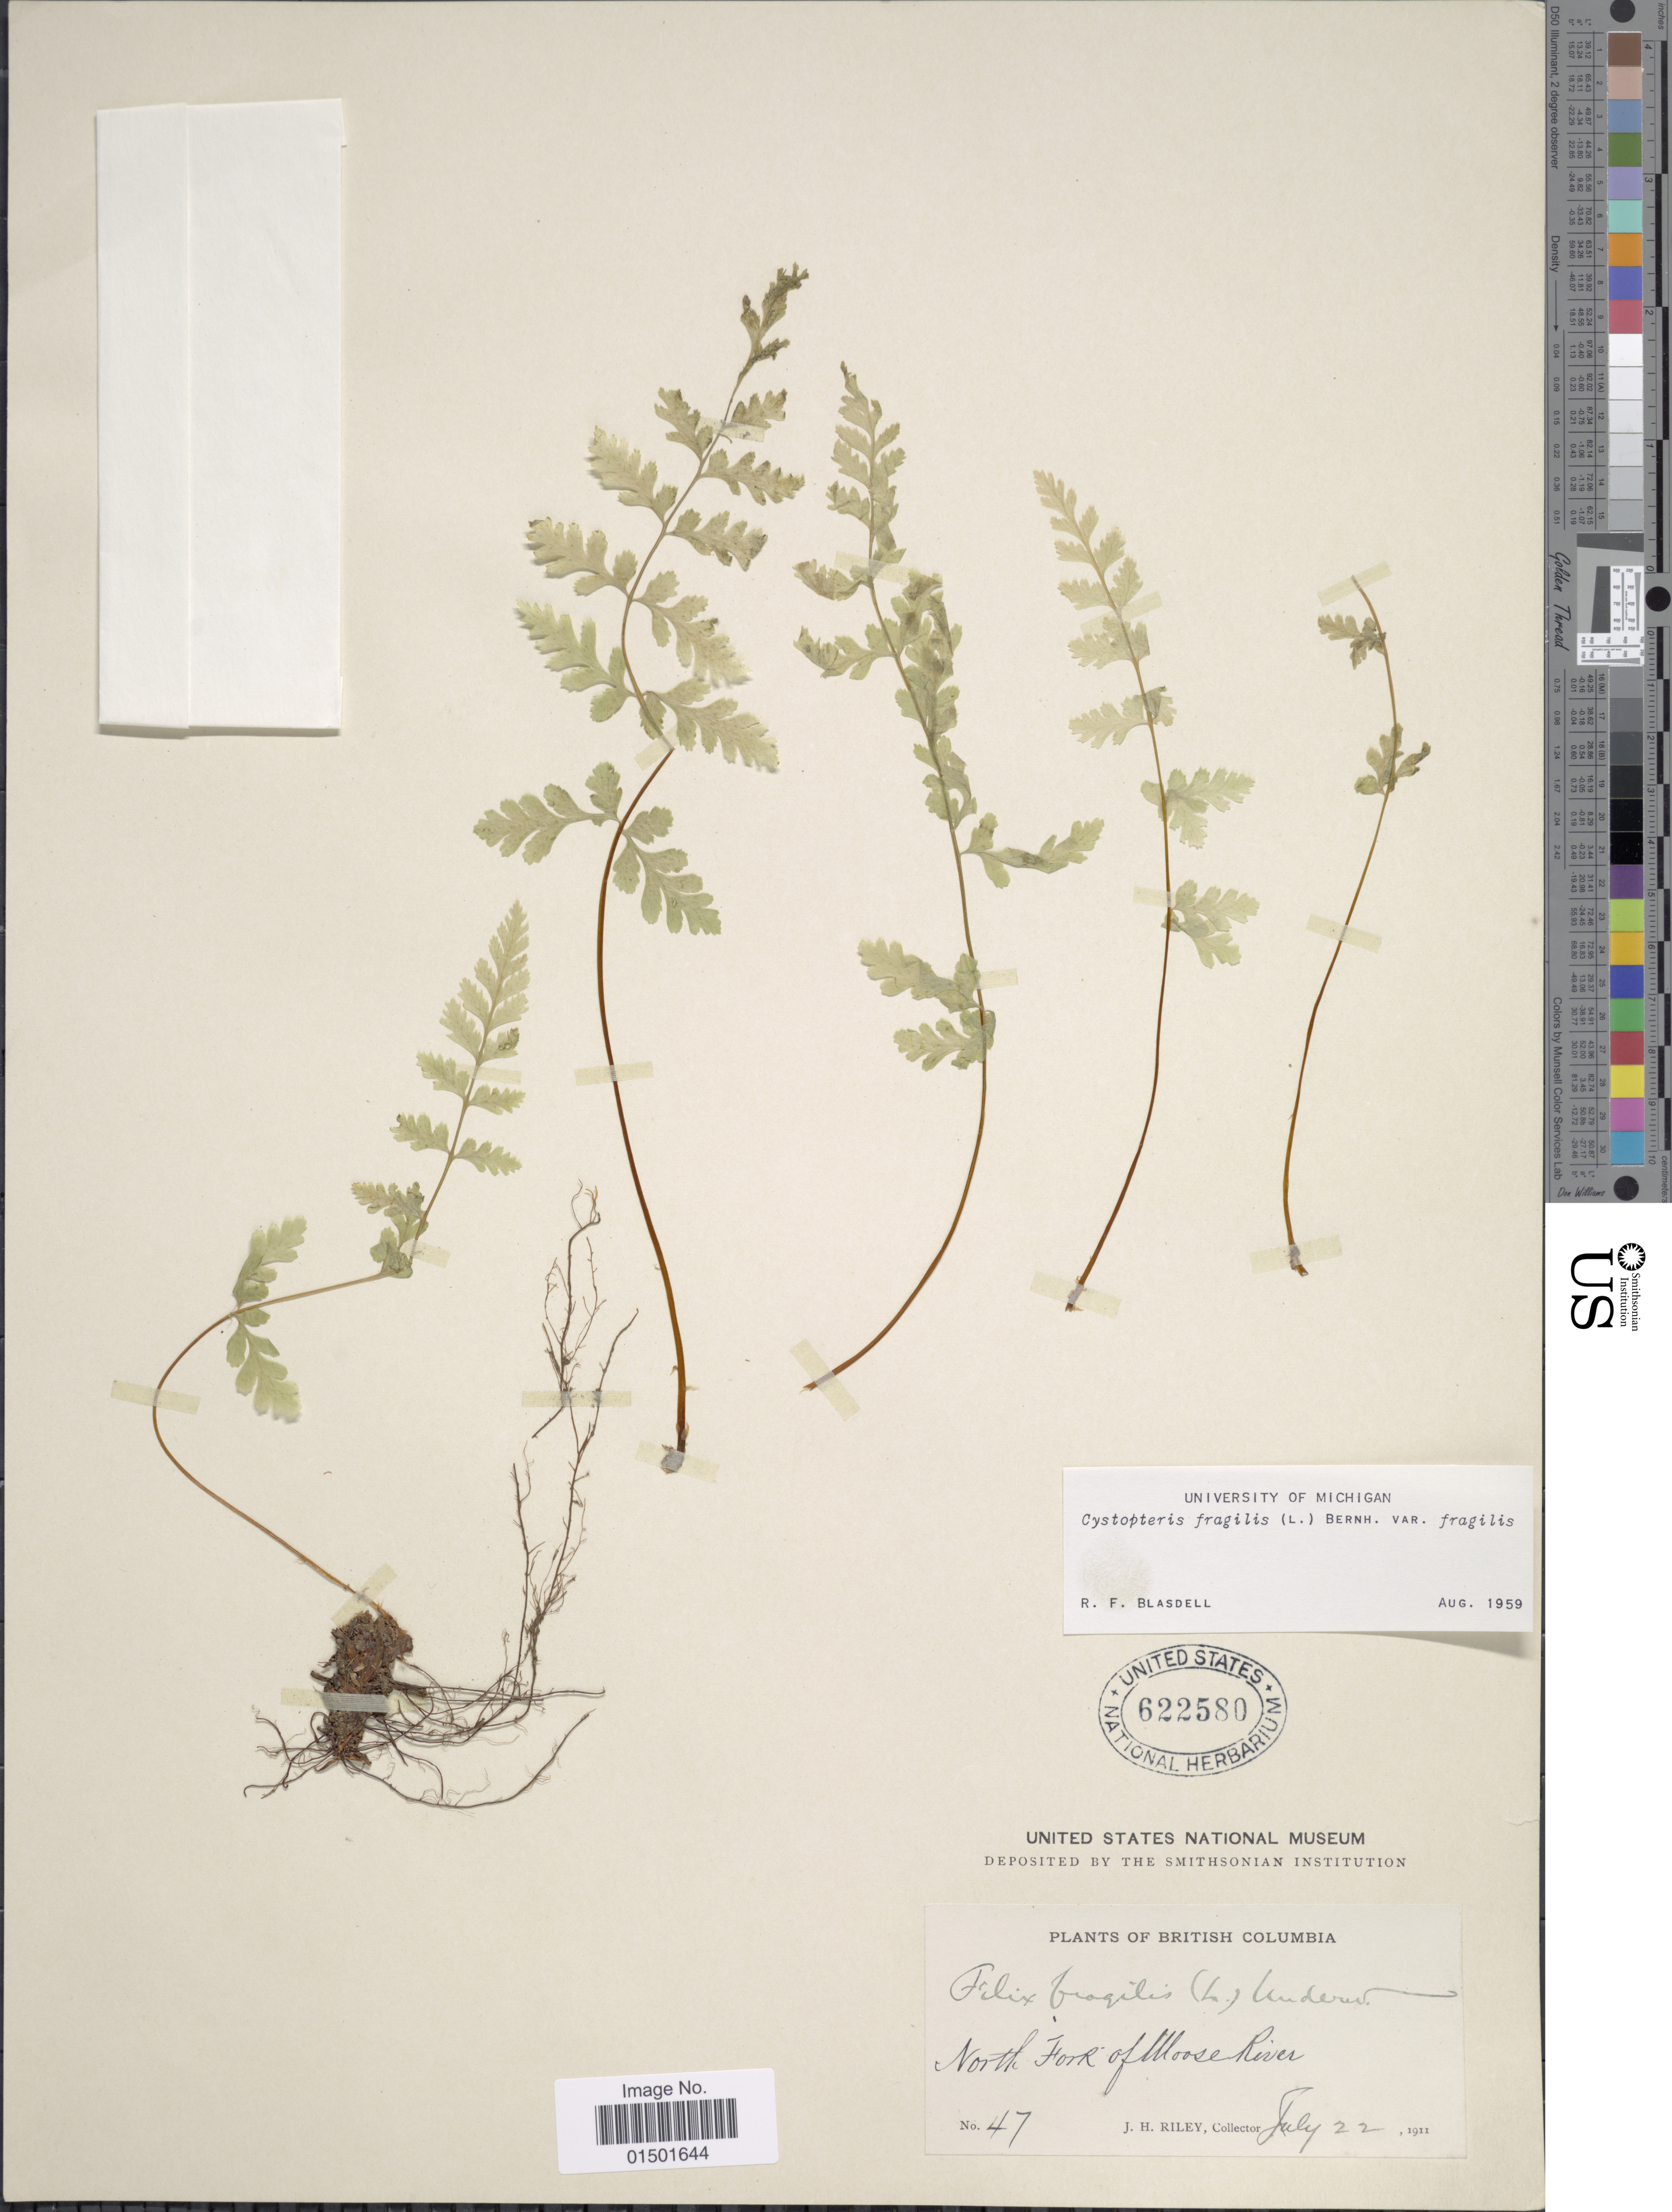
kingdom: Plantae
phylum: Tracheophyta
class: Polypodiopsida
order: Polypodiales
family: Cystopteridaceae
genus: Cystopteris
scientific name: Cystopteris fragilis var. fragilis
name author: (L.) Bernh.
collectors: J. H. Riley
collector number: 47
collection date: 1911-07-22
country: Canada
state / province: British Columbia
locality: North Fork of Moose River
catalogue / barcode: US 622580